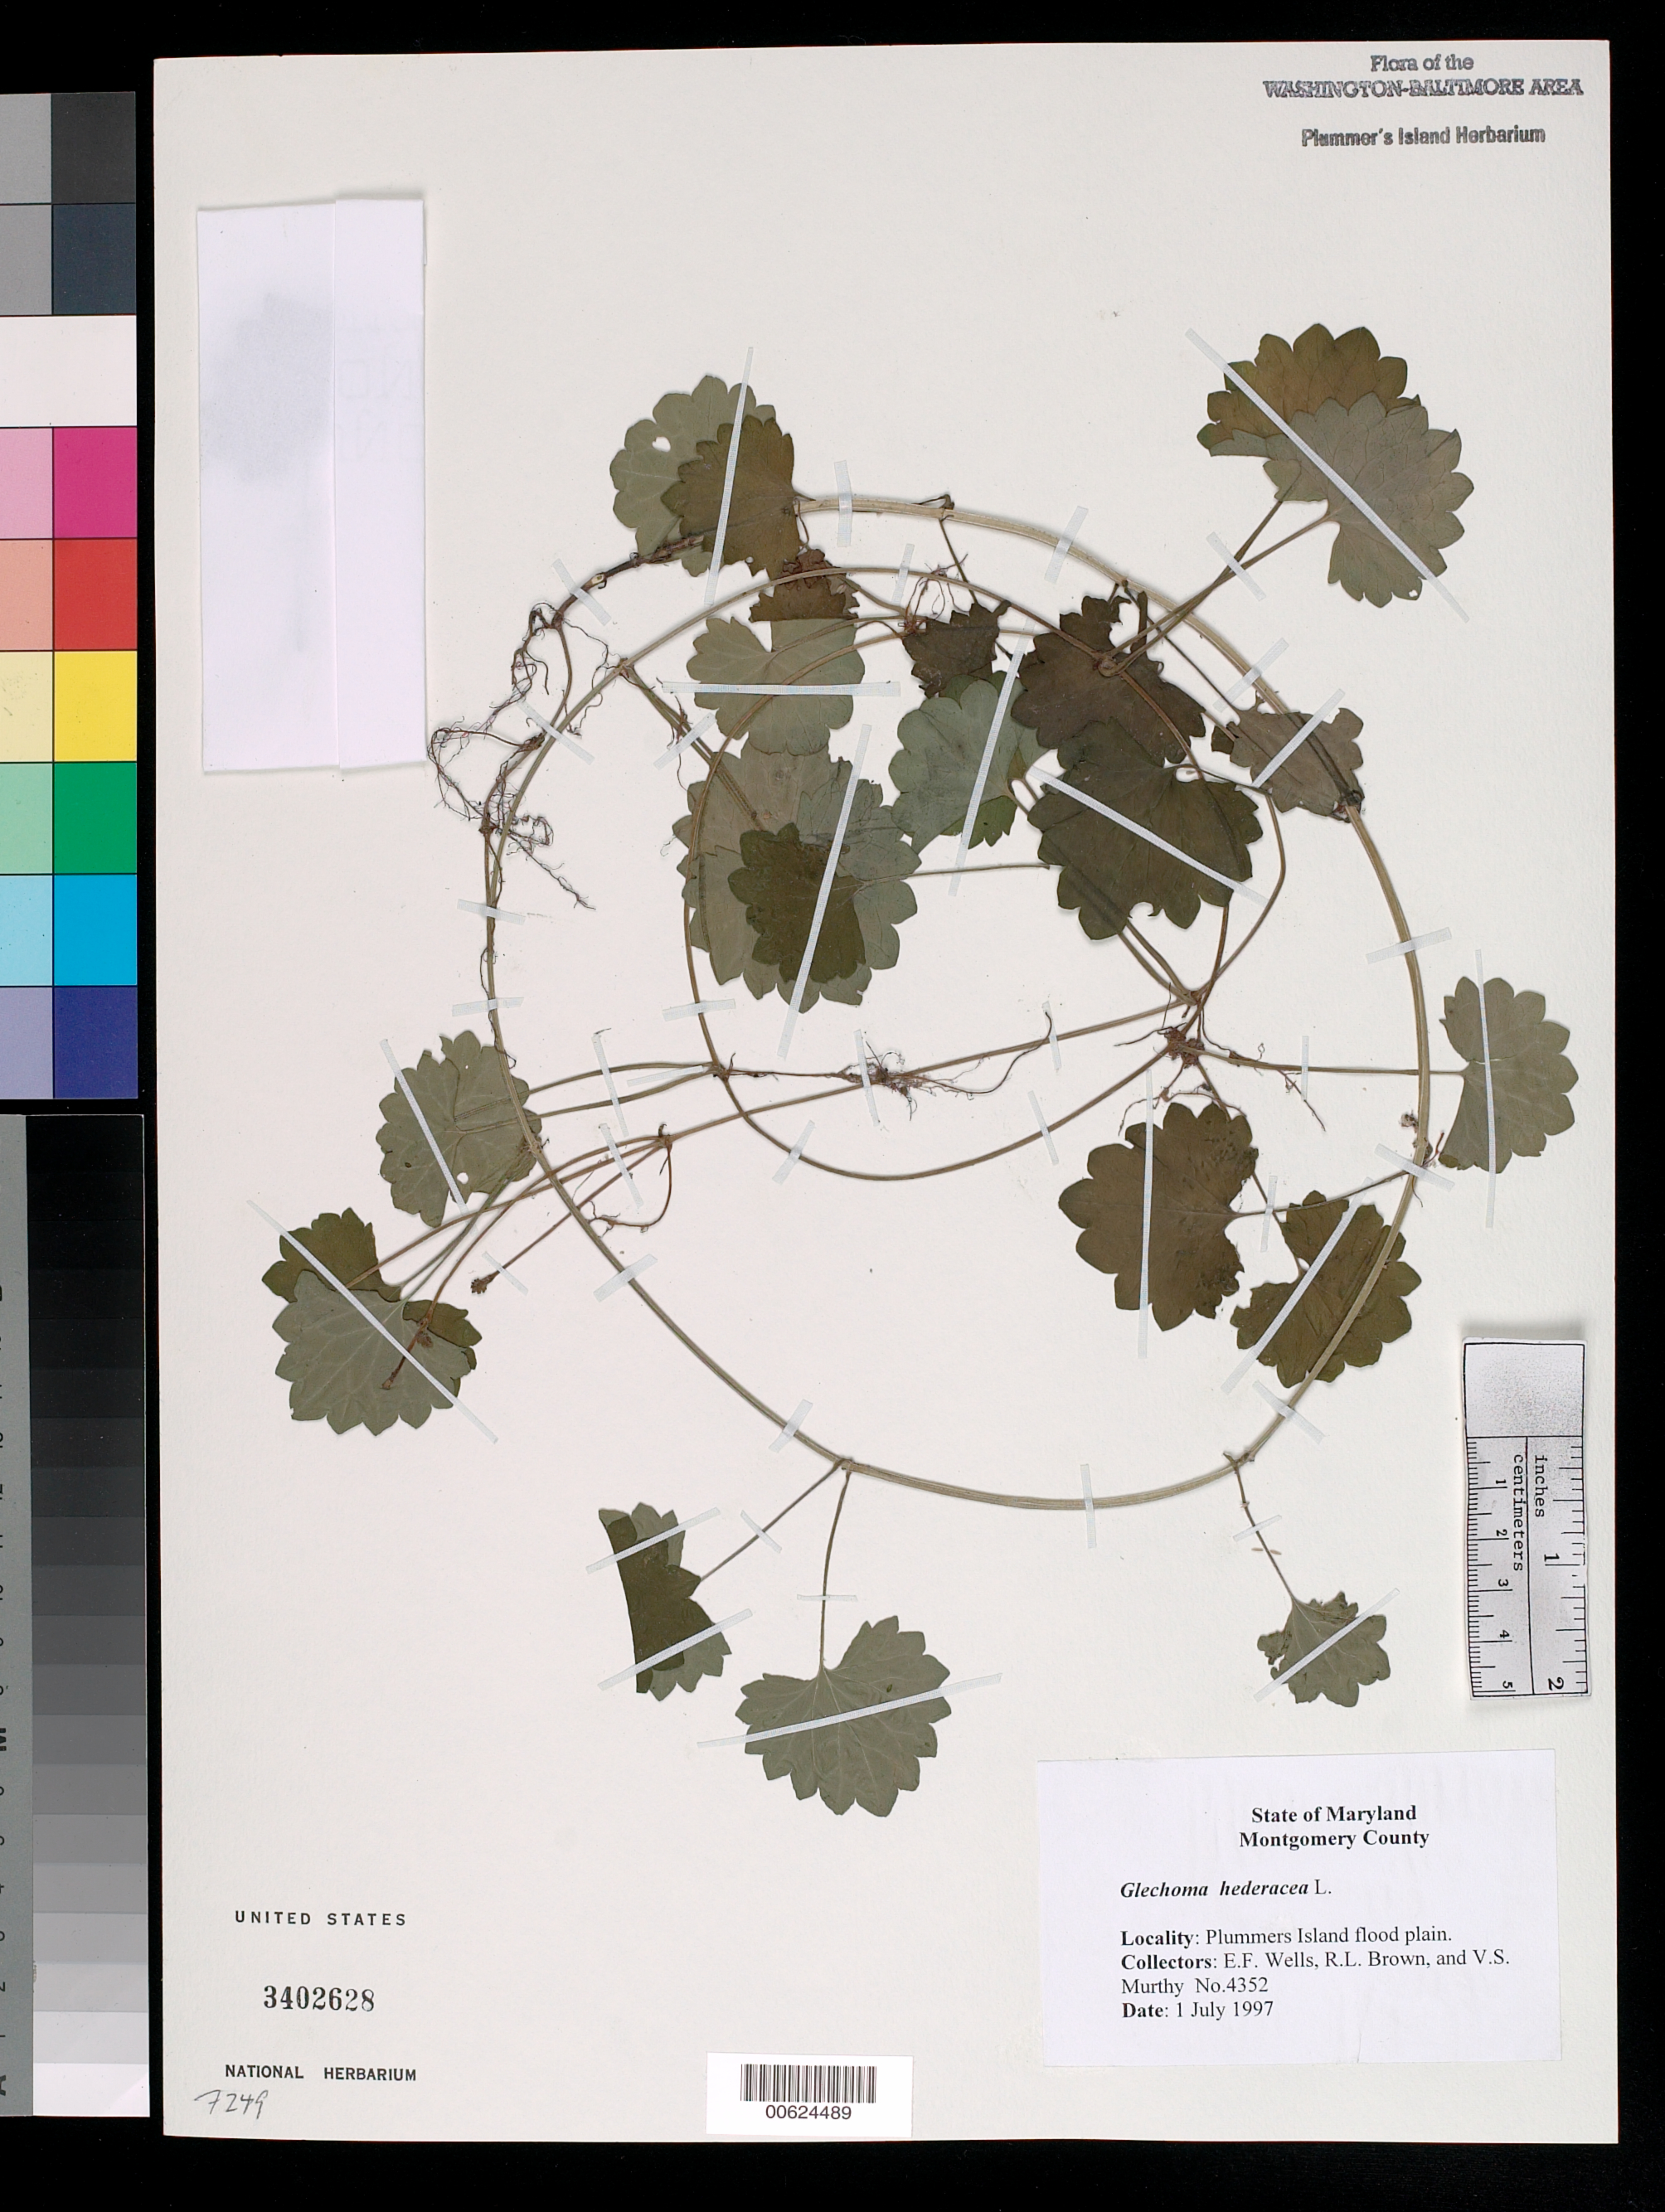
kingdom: Plantae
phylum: Tracheophyta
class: Magnoliopsida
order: Lamiales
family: Lamiaceae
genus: Glechoma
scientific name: Glechoma hederacea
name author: L.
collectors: E. F. Wells, R. L. Brown & V. S. Murthy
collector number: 4352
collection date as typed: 01 Jul 1997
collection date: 1997-07-01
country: United States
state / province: Maryland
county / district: Montgomery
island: Plummers Island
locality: Flood plain of Plummers Island Plummers Island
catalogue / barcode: US 3402628